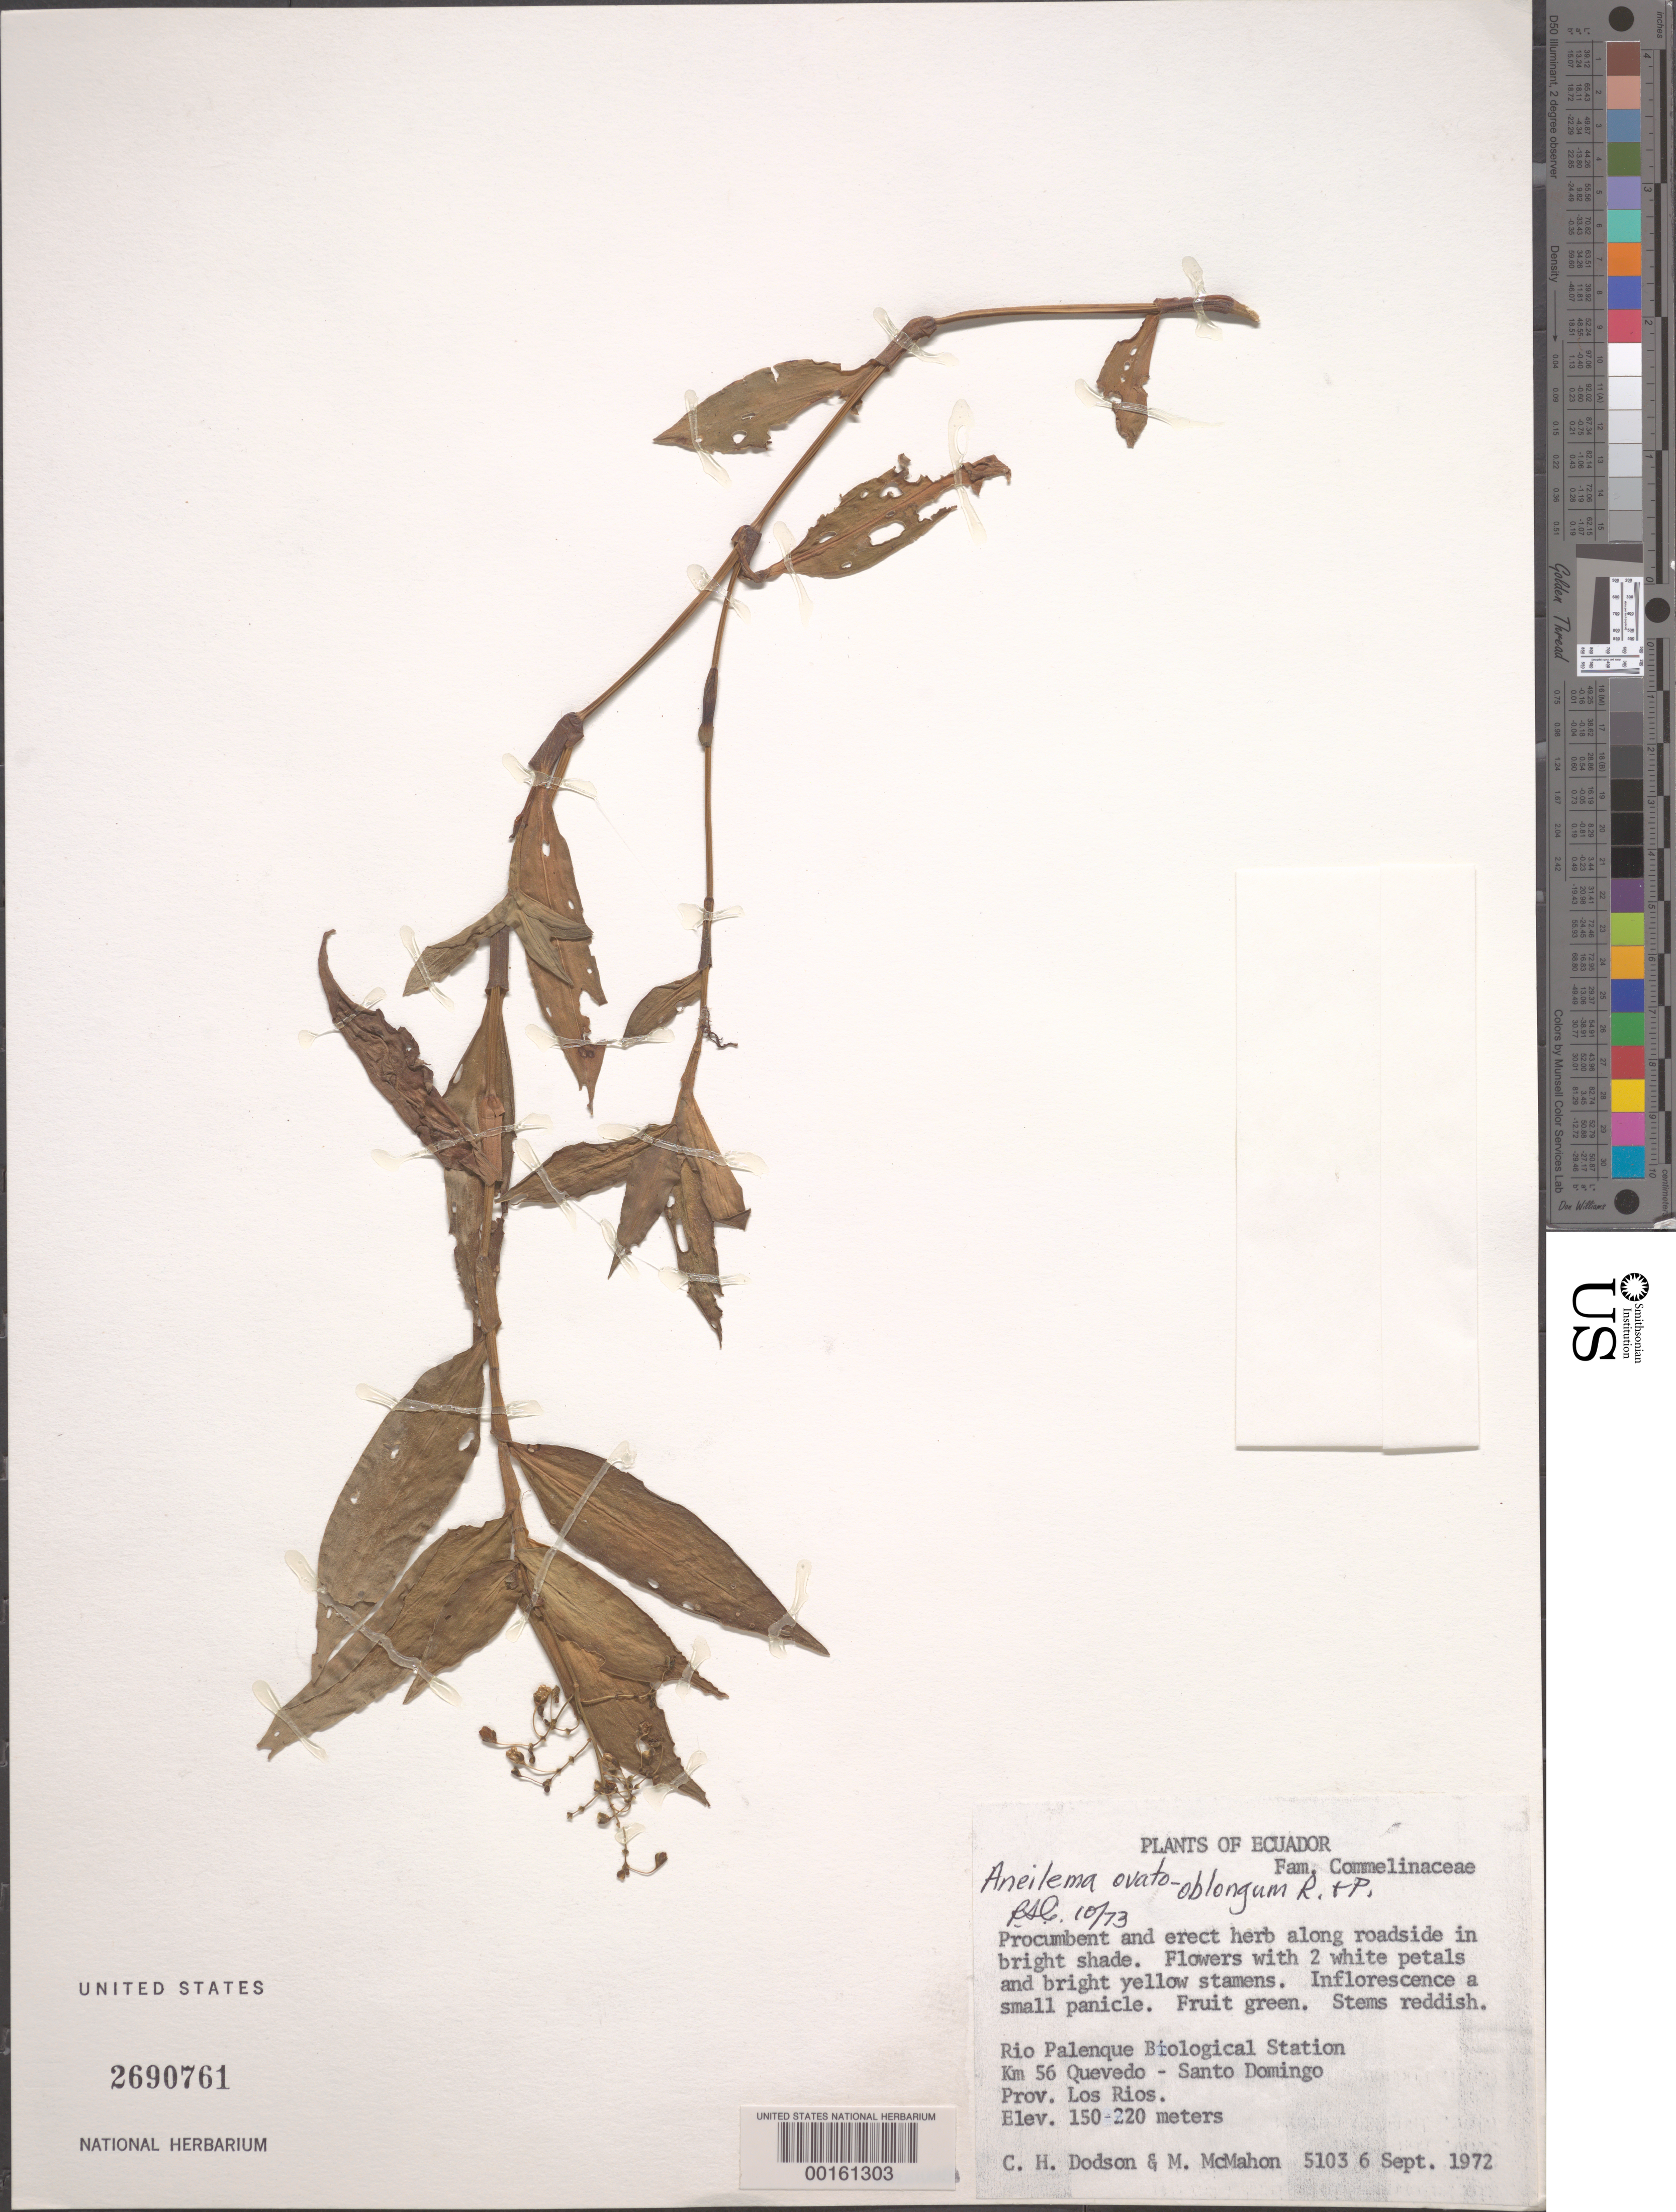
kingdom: Plantae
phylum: Tracheophyta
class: Liliopsida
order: Commelinales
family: Commelinaceae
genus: Aneilema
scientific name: Aneilema umbrosum subsp. ovato-oblongum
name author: (P. Beauv.) J.K. Morton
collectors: C. H. Dodson & M. Mcmahon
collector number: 5103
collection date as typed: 06 Sep 1972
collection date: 1972-09-06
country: Ecuador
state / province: Los Ríos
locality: Rio palenque Biological station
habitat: Roadside; shade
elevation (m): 150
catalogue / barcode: US 2690761